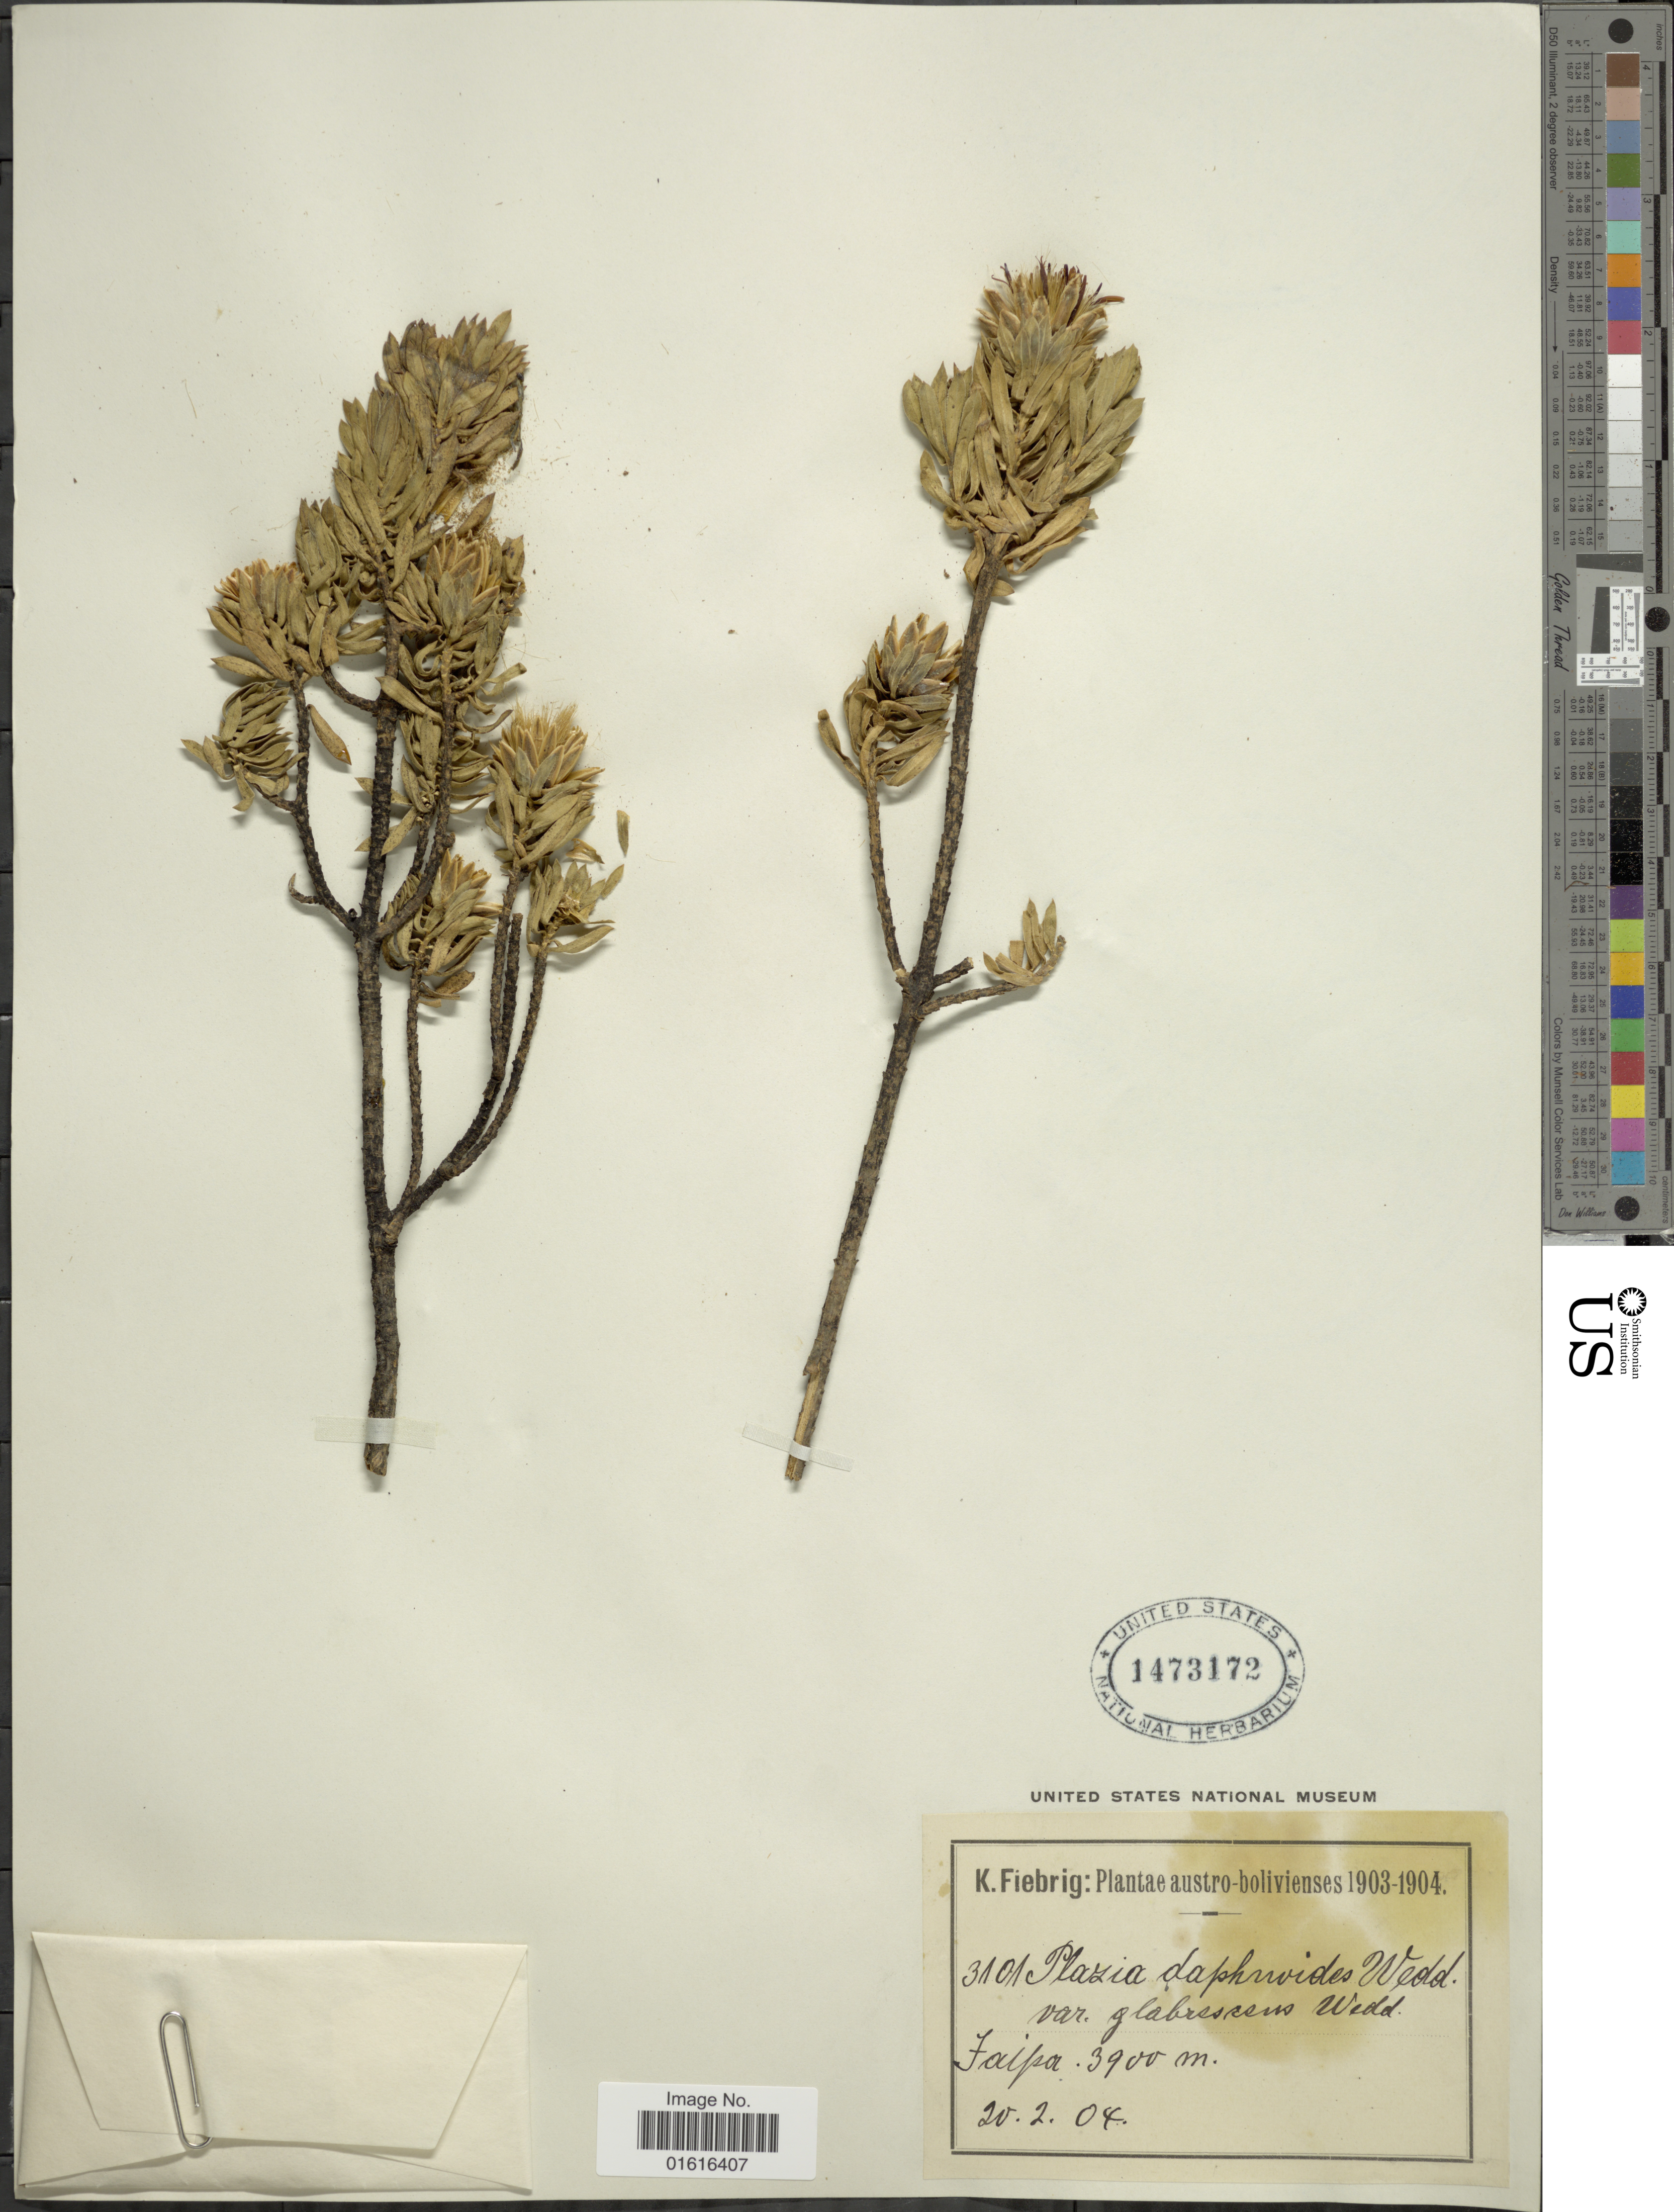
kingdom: Plantae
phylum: Tracheophyta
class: Magnoliopsida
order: Asterales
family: Asteraceae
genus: Plazia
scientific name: Plazia daphnoides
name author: Wedd.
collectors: K. Fiebrig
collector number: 3101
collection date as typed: Transcribed d/m/y: 20/2/4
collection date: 1904-02-20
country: Bolivia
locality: Taipa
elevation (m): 3900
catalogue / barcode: US 1473172